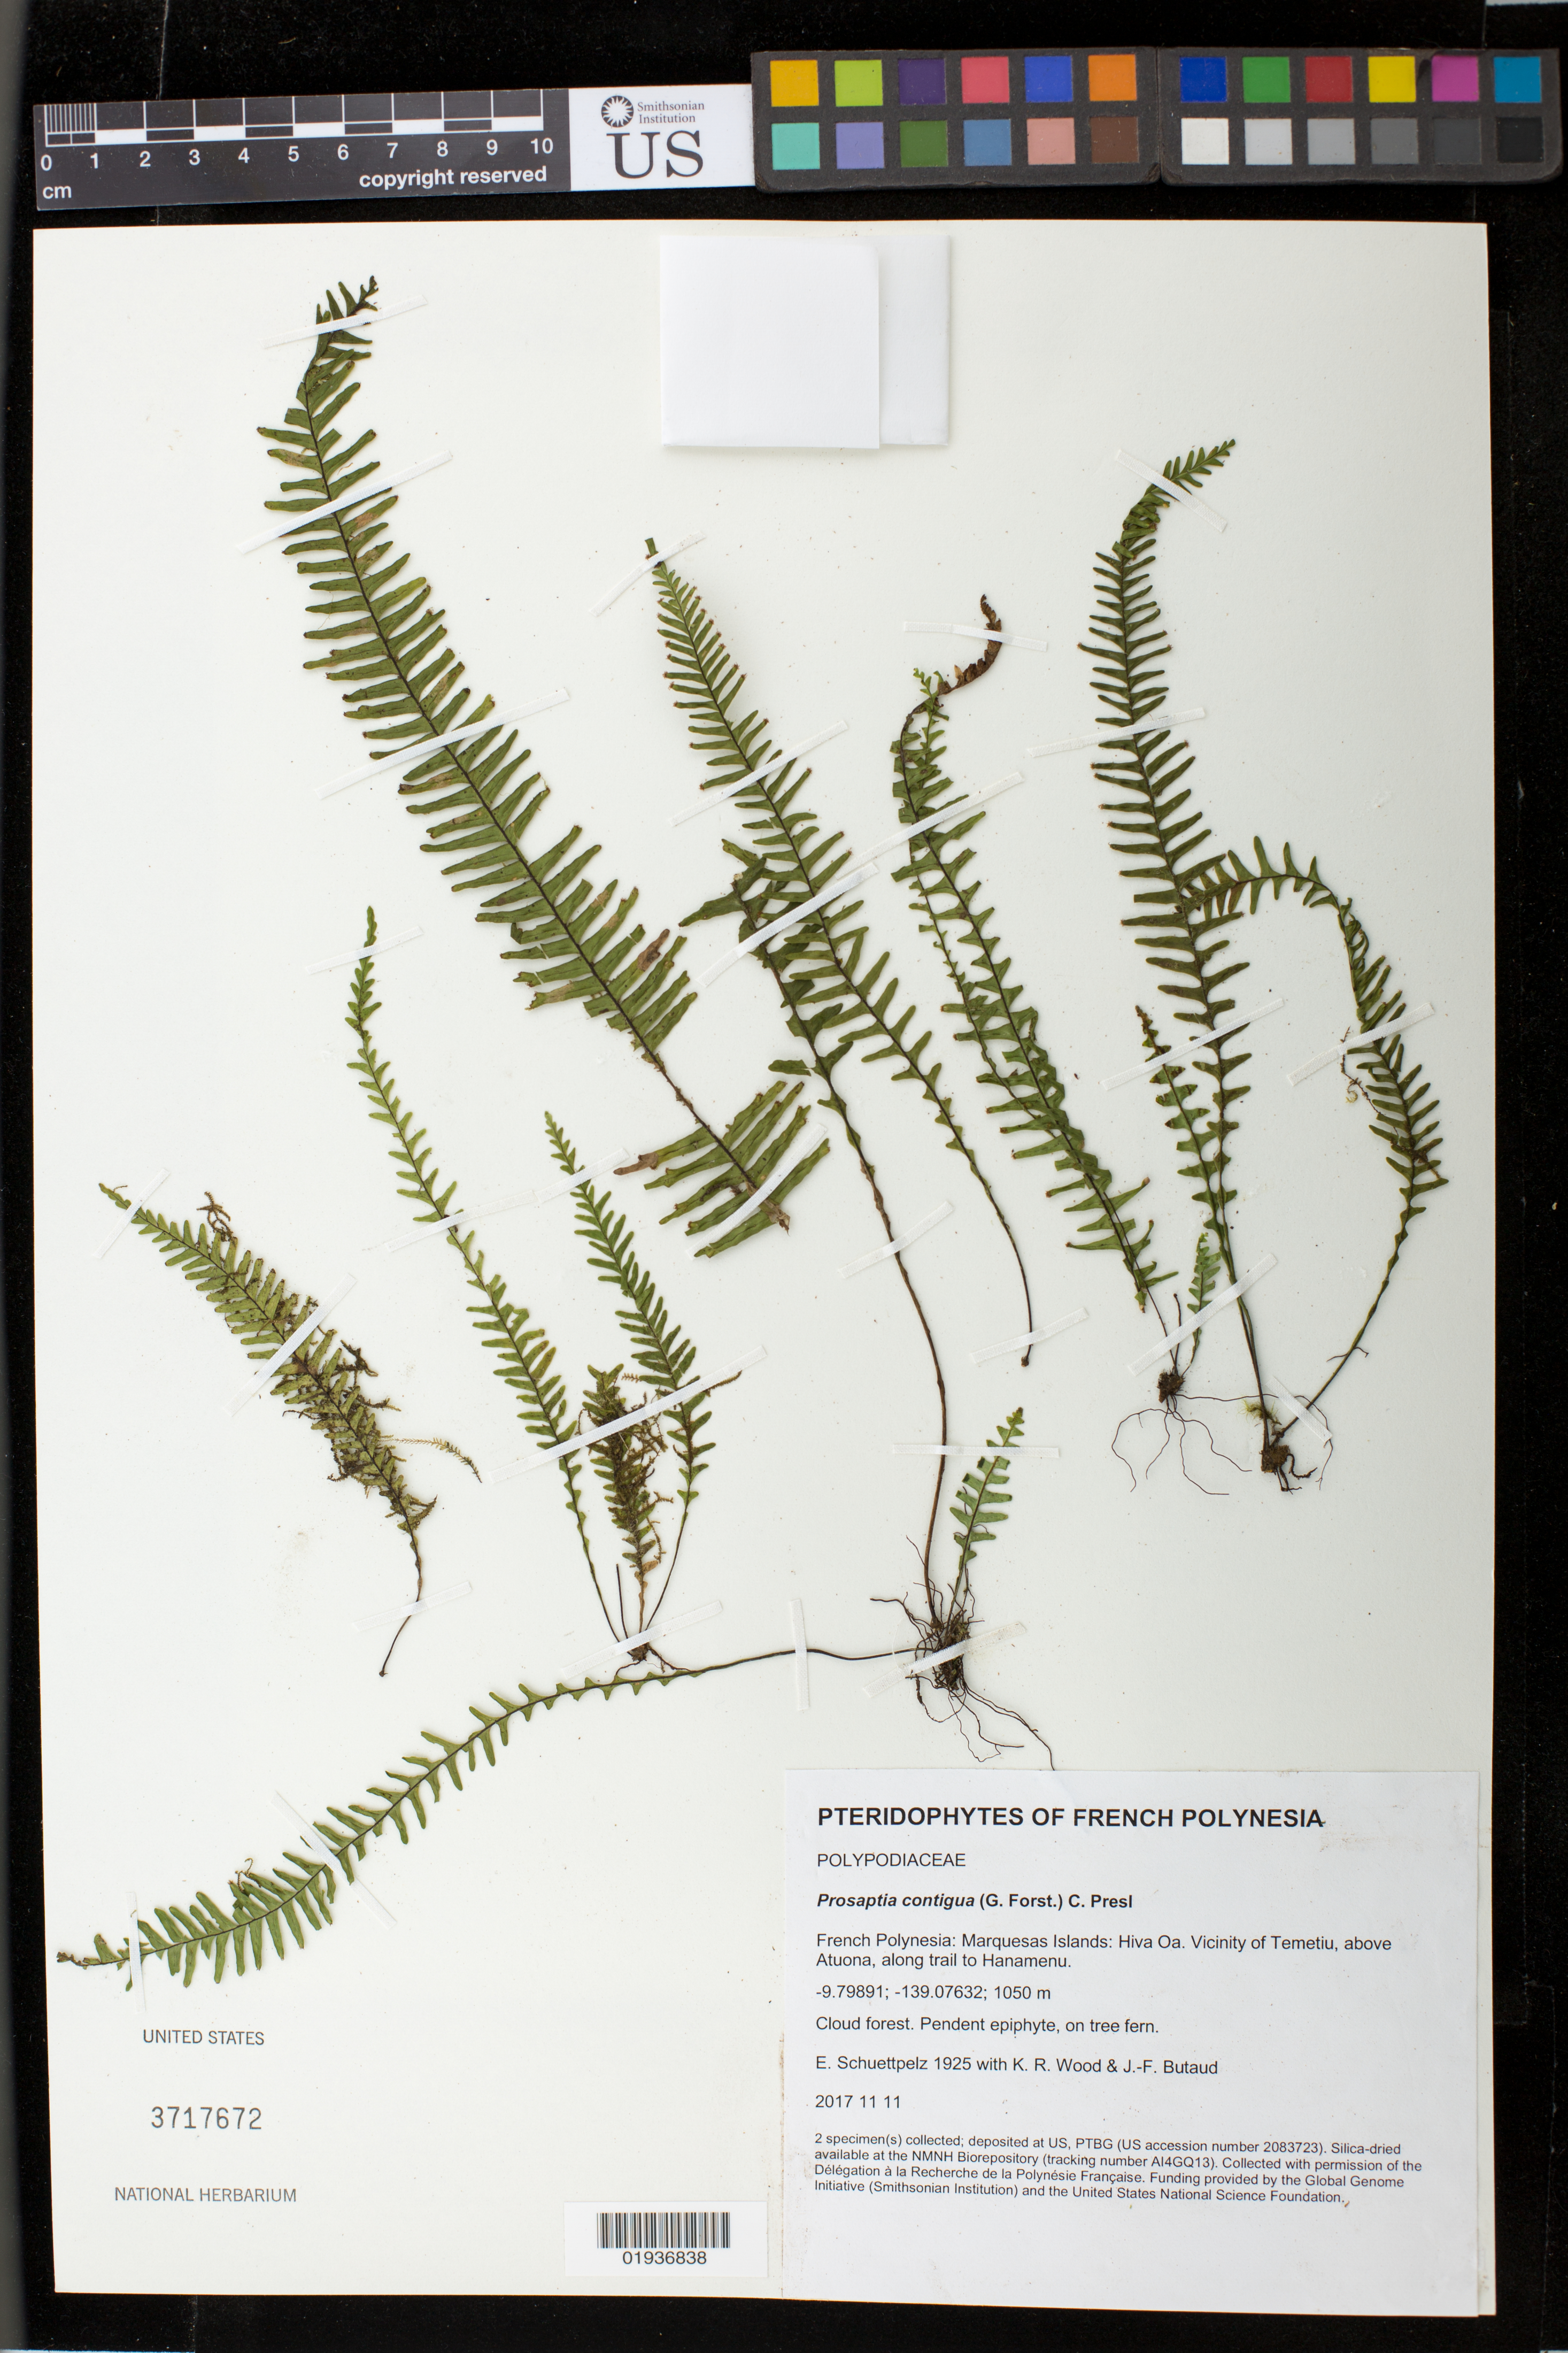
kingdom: Plantae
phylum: Tracheophyta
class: Polypodiopsida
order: Polypodiales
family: Polypodiaceae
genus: Prosaptia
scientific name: Prosaptia contigua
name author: (G. Forst.) Presl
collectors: E. Schuettpelz, K. R. Wood & J. -F. Butaud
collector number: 1925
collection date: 2017-11-11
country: French Polynesia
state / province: Marquesas Islands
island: Hiva Oa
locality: Vicinity of Temetiu, above Atuona, along trail to Hanamenu.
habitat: Cloud forest.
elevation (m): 1050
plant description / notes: Collected with permission of the Délégation à la Recherche de la Polynésie Française. Funding provided by the Global Genome Initiative (Smithsonian Institution) and the United States National Science Foundation. Silica dried tissue stored at AI4GQ13 in the NMNH Biorepository, Smithsonian Institution.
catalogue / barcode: US 3717672